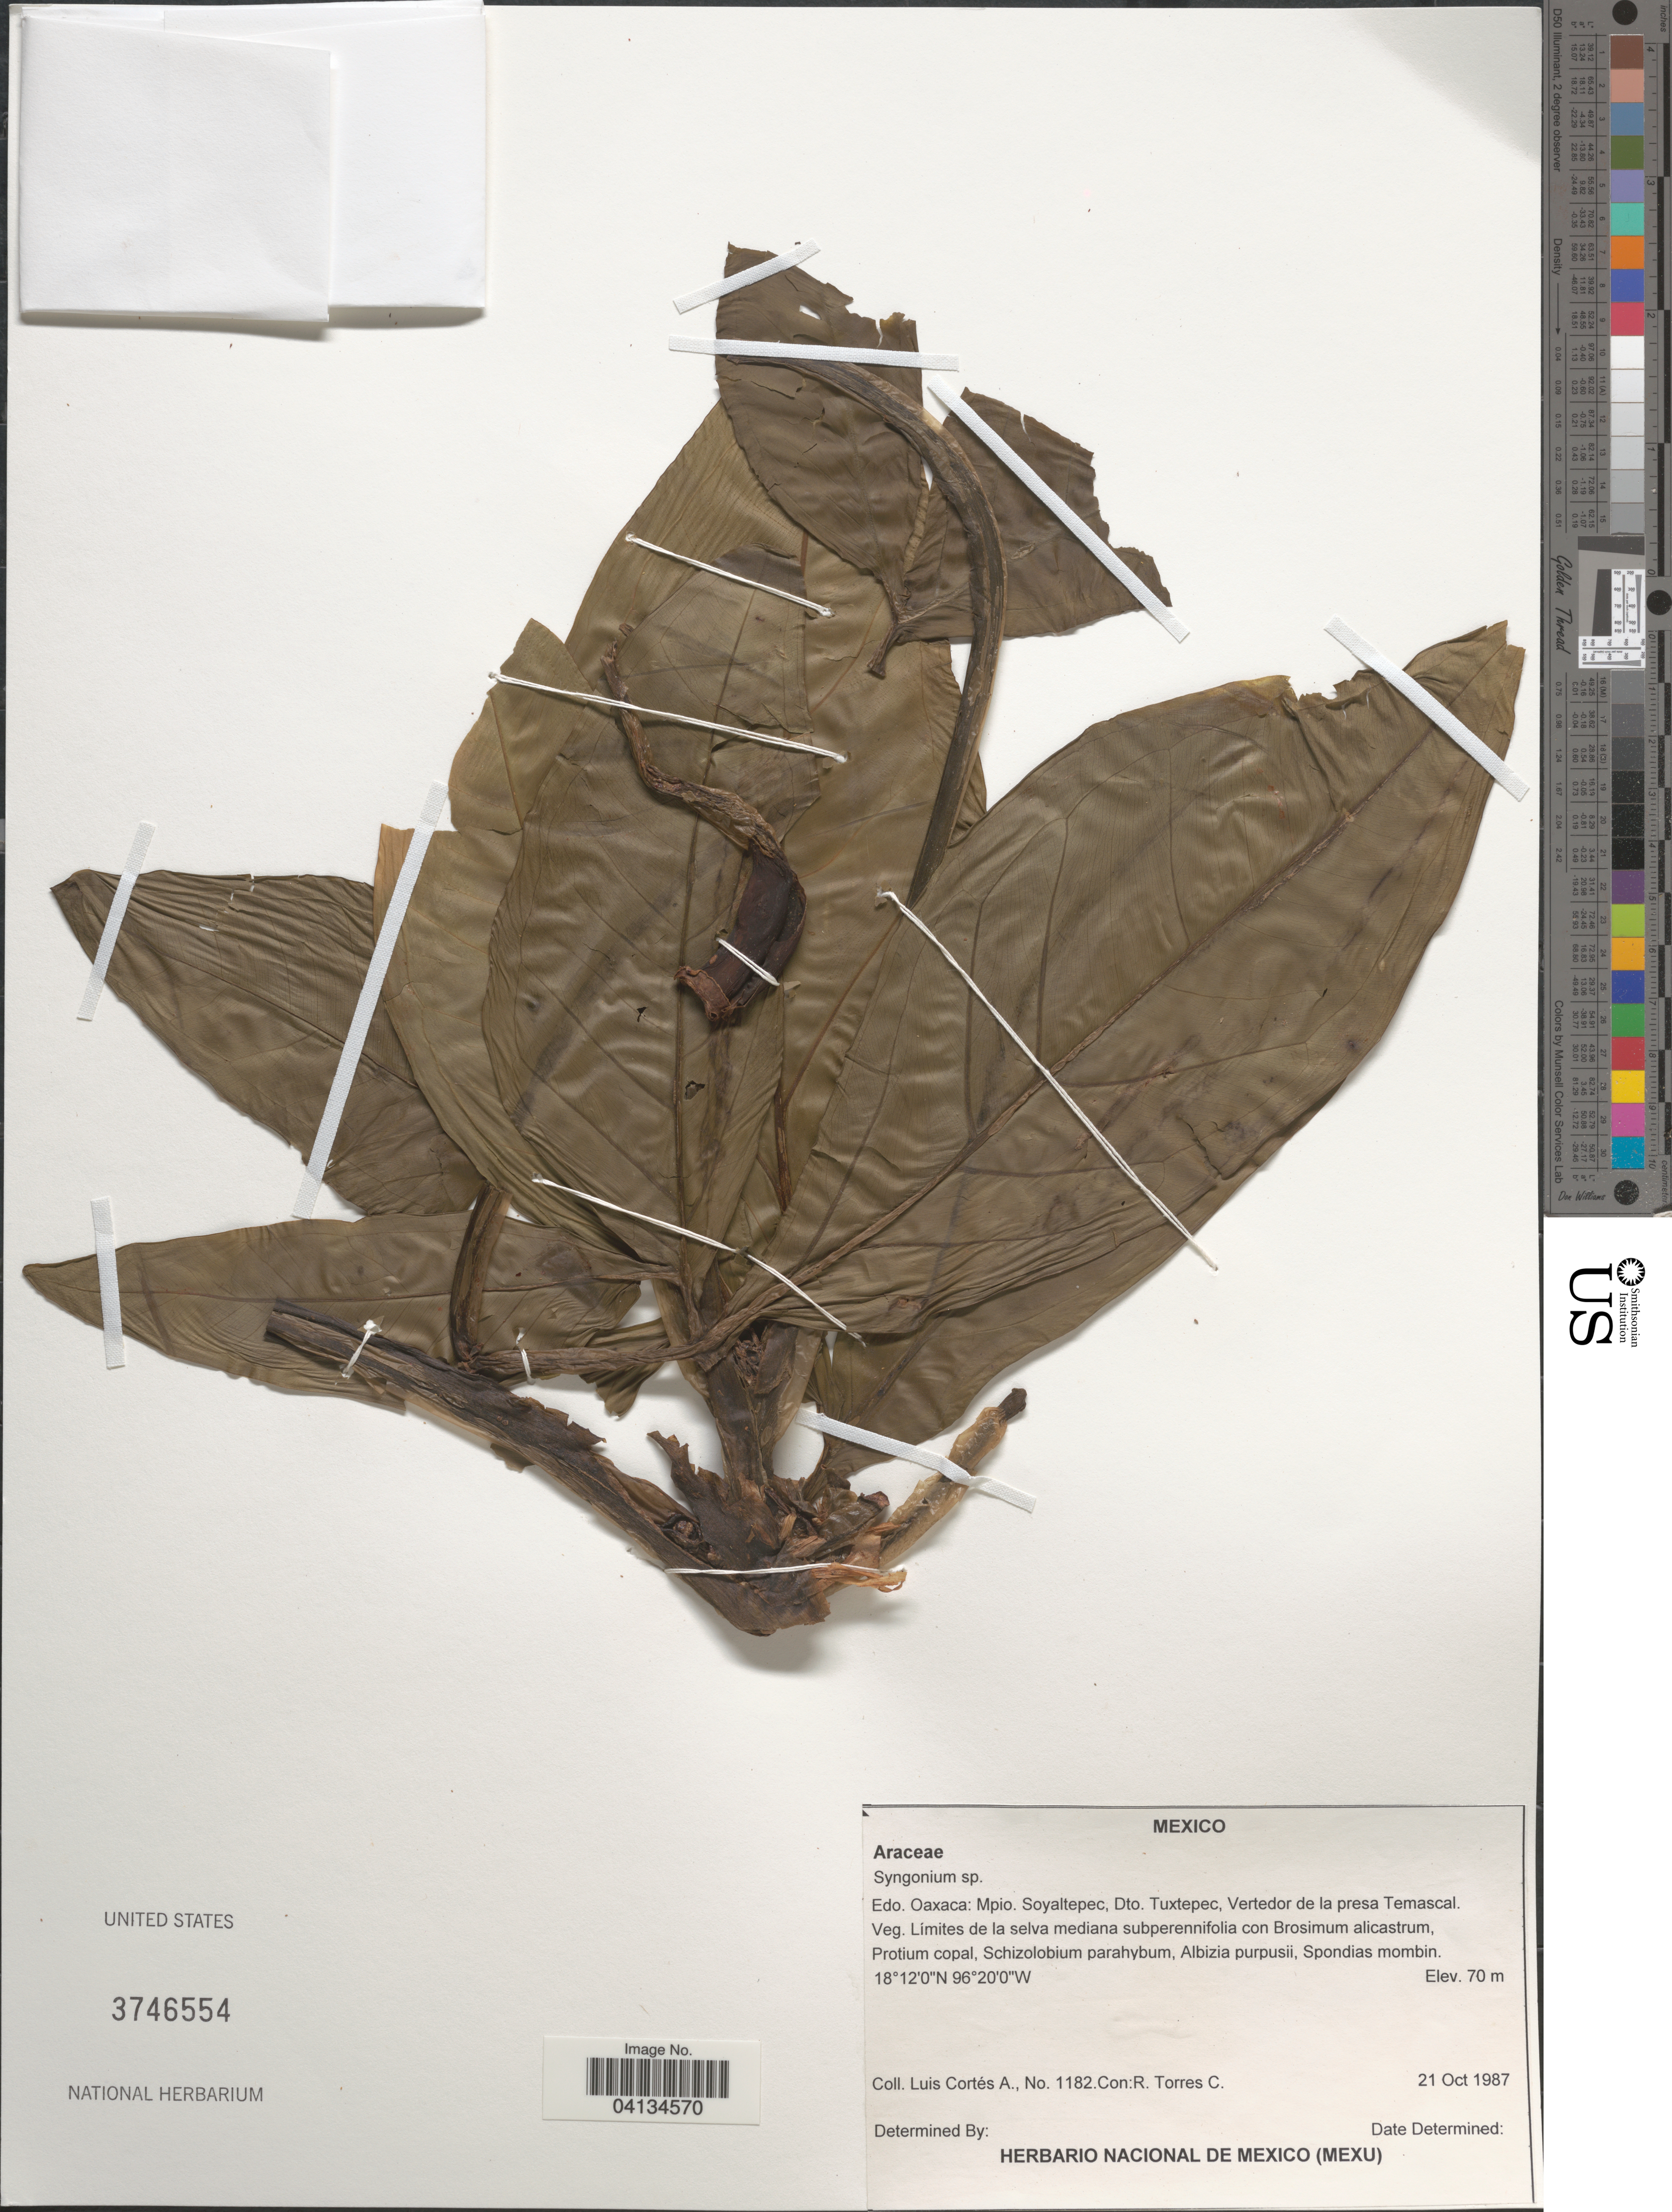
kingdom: Plantae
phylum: Tracheophyta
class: Liliopsida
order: Alismatales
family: Araceae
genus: Syngonium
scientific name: Syngonium sp.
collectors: L. Cortes & R. Torres C.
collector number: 1182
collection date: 1987-10-21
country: Mexico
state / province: Oaxaca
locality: Mpio. Soyaltepec, Dto. Tuxtepec, Vertedor de la presa Temascal.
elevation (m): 70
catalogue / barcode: US 3746554